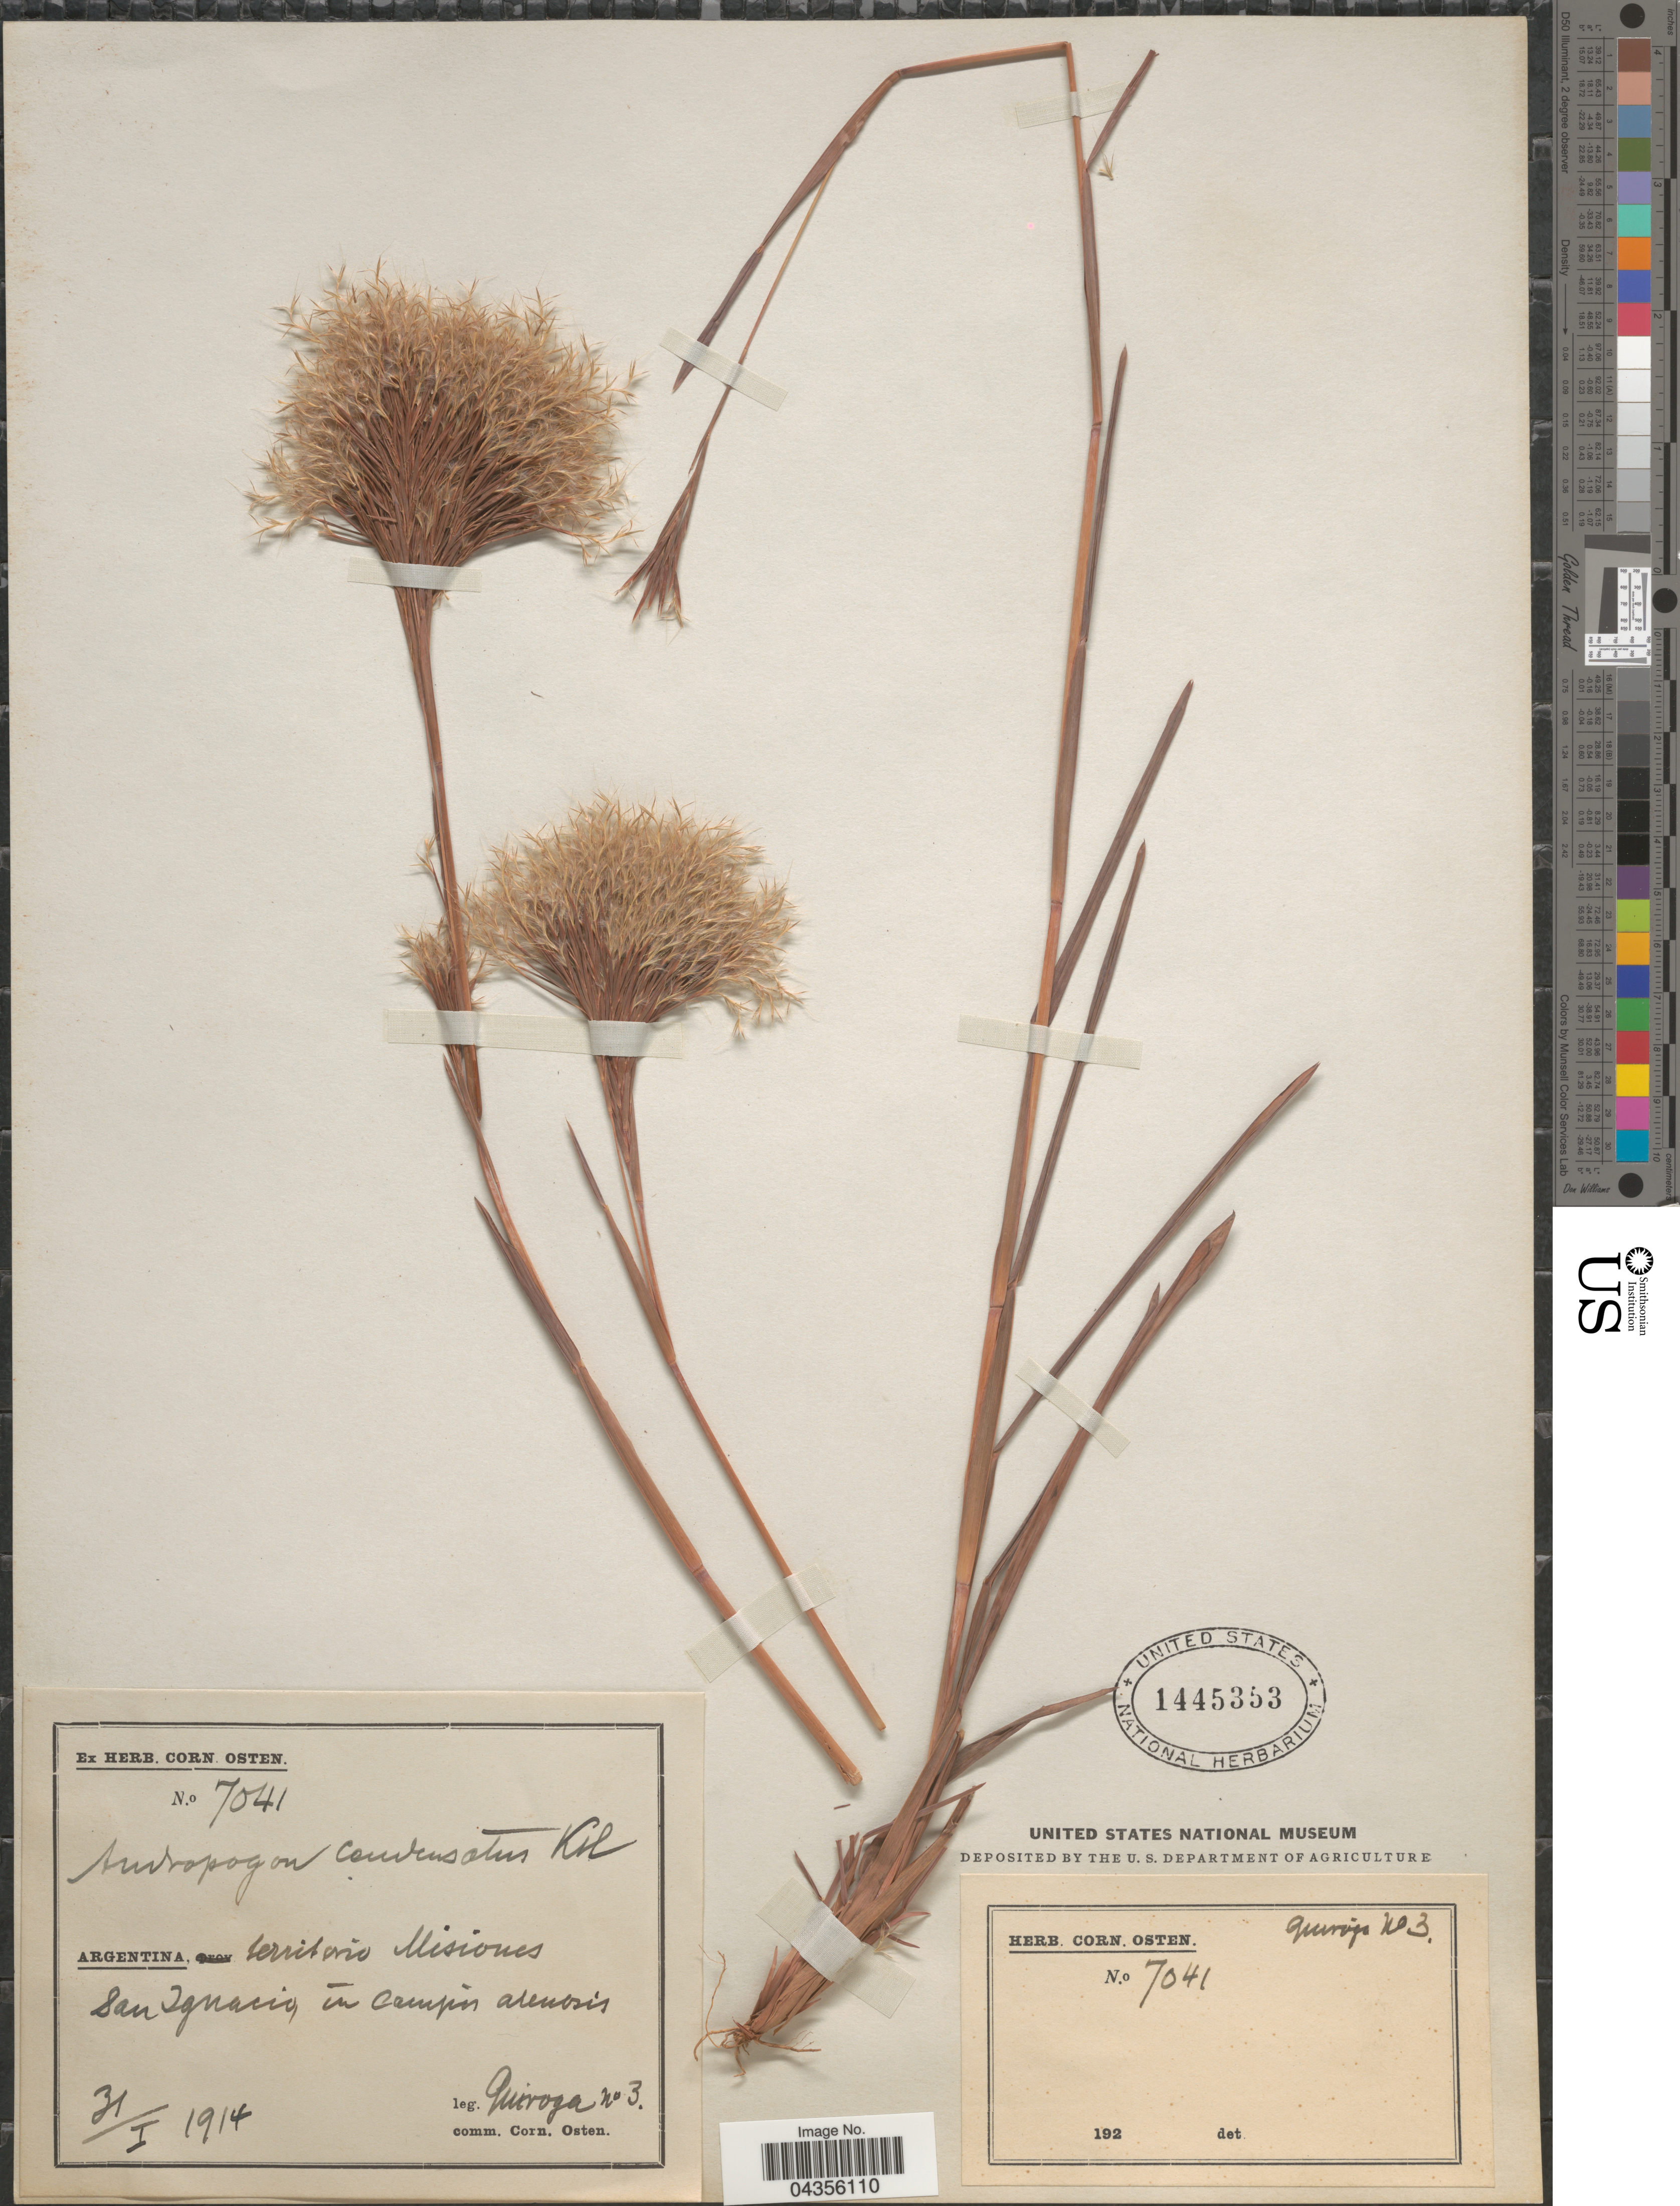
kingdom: Plantae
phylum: Tracheophyta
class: Liliopsida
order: Poales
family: Poaceae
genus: Schizachyrium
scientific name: Schizachyrium condensatum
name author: (Kunth) Nees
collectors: Quiroga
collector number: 3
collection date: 1914-01-31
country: Argentina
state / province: Misiones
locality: Territorio Misiones. San Ignacio, in campos arenosis.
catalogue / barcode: US 1445353